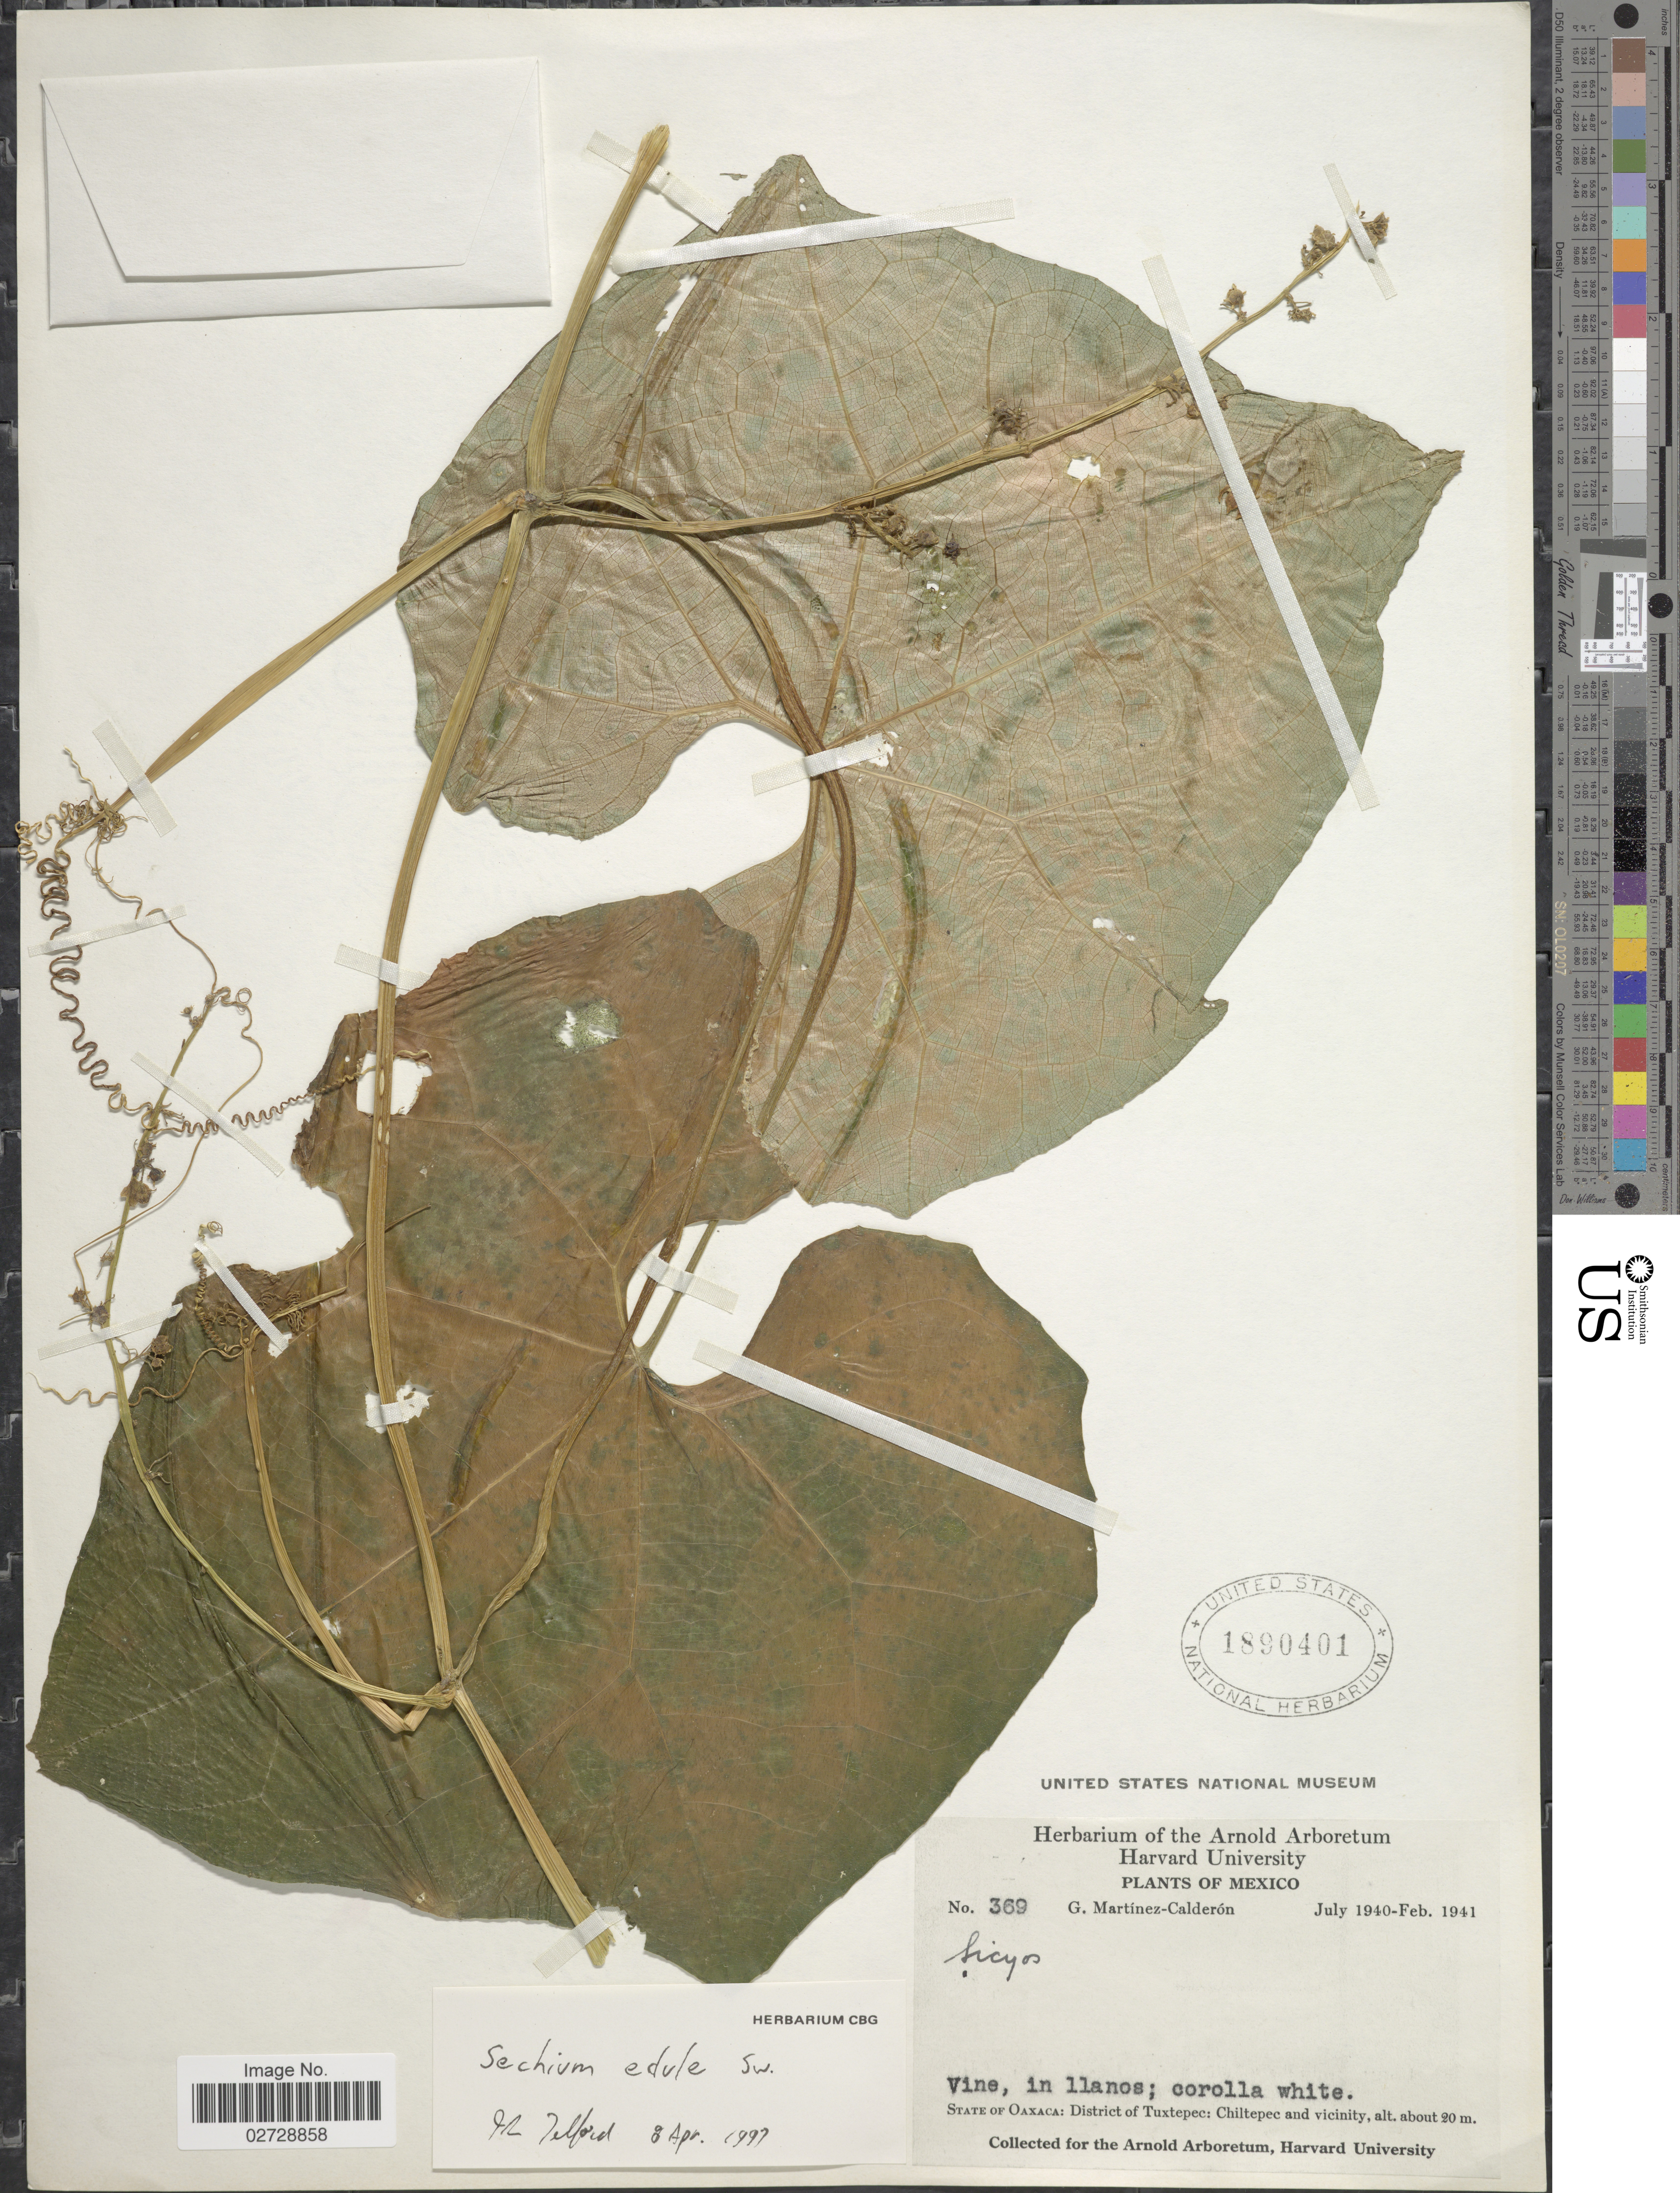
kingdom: Plantae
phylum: Tracheophyta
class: Magnoliopsida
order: Cucurbitales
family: Cucurbitaceae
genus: Sicyos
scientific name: Sicyos edulis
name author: Jacq.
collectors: G. Martínez Calderón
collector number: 369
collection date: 1940-07/1941-02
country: Mexico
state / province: Oaxaca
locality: District of Tuxtepec: Chiltepec and vicinity.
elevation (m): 20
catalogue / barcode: US 1890401